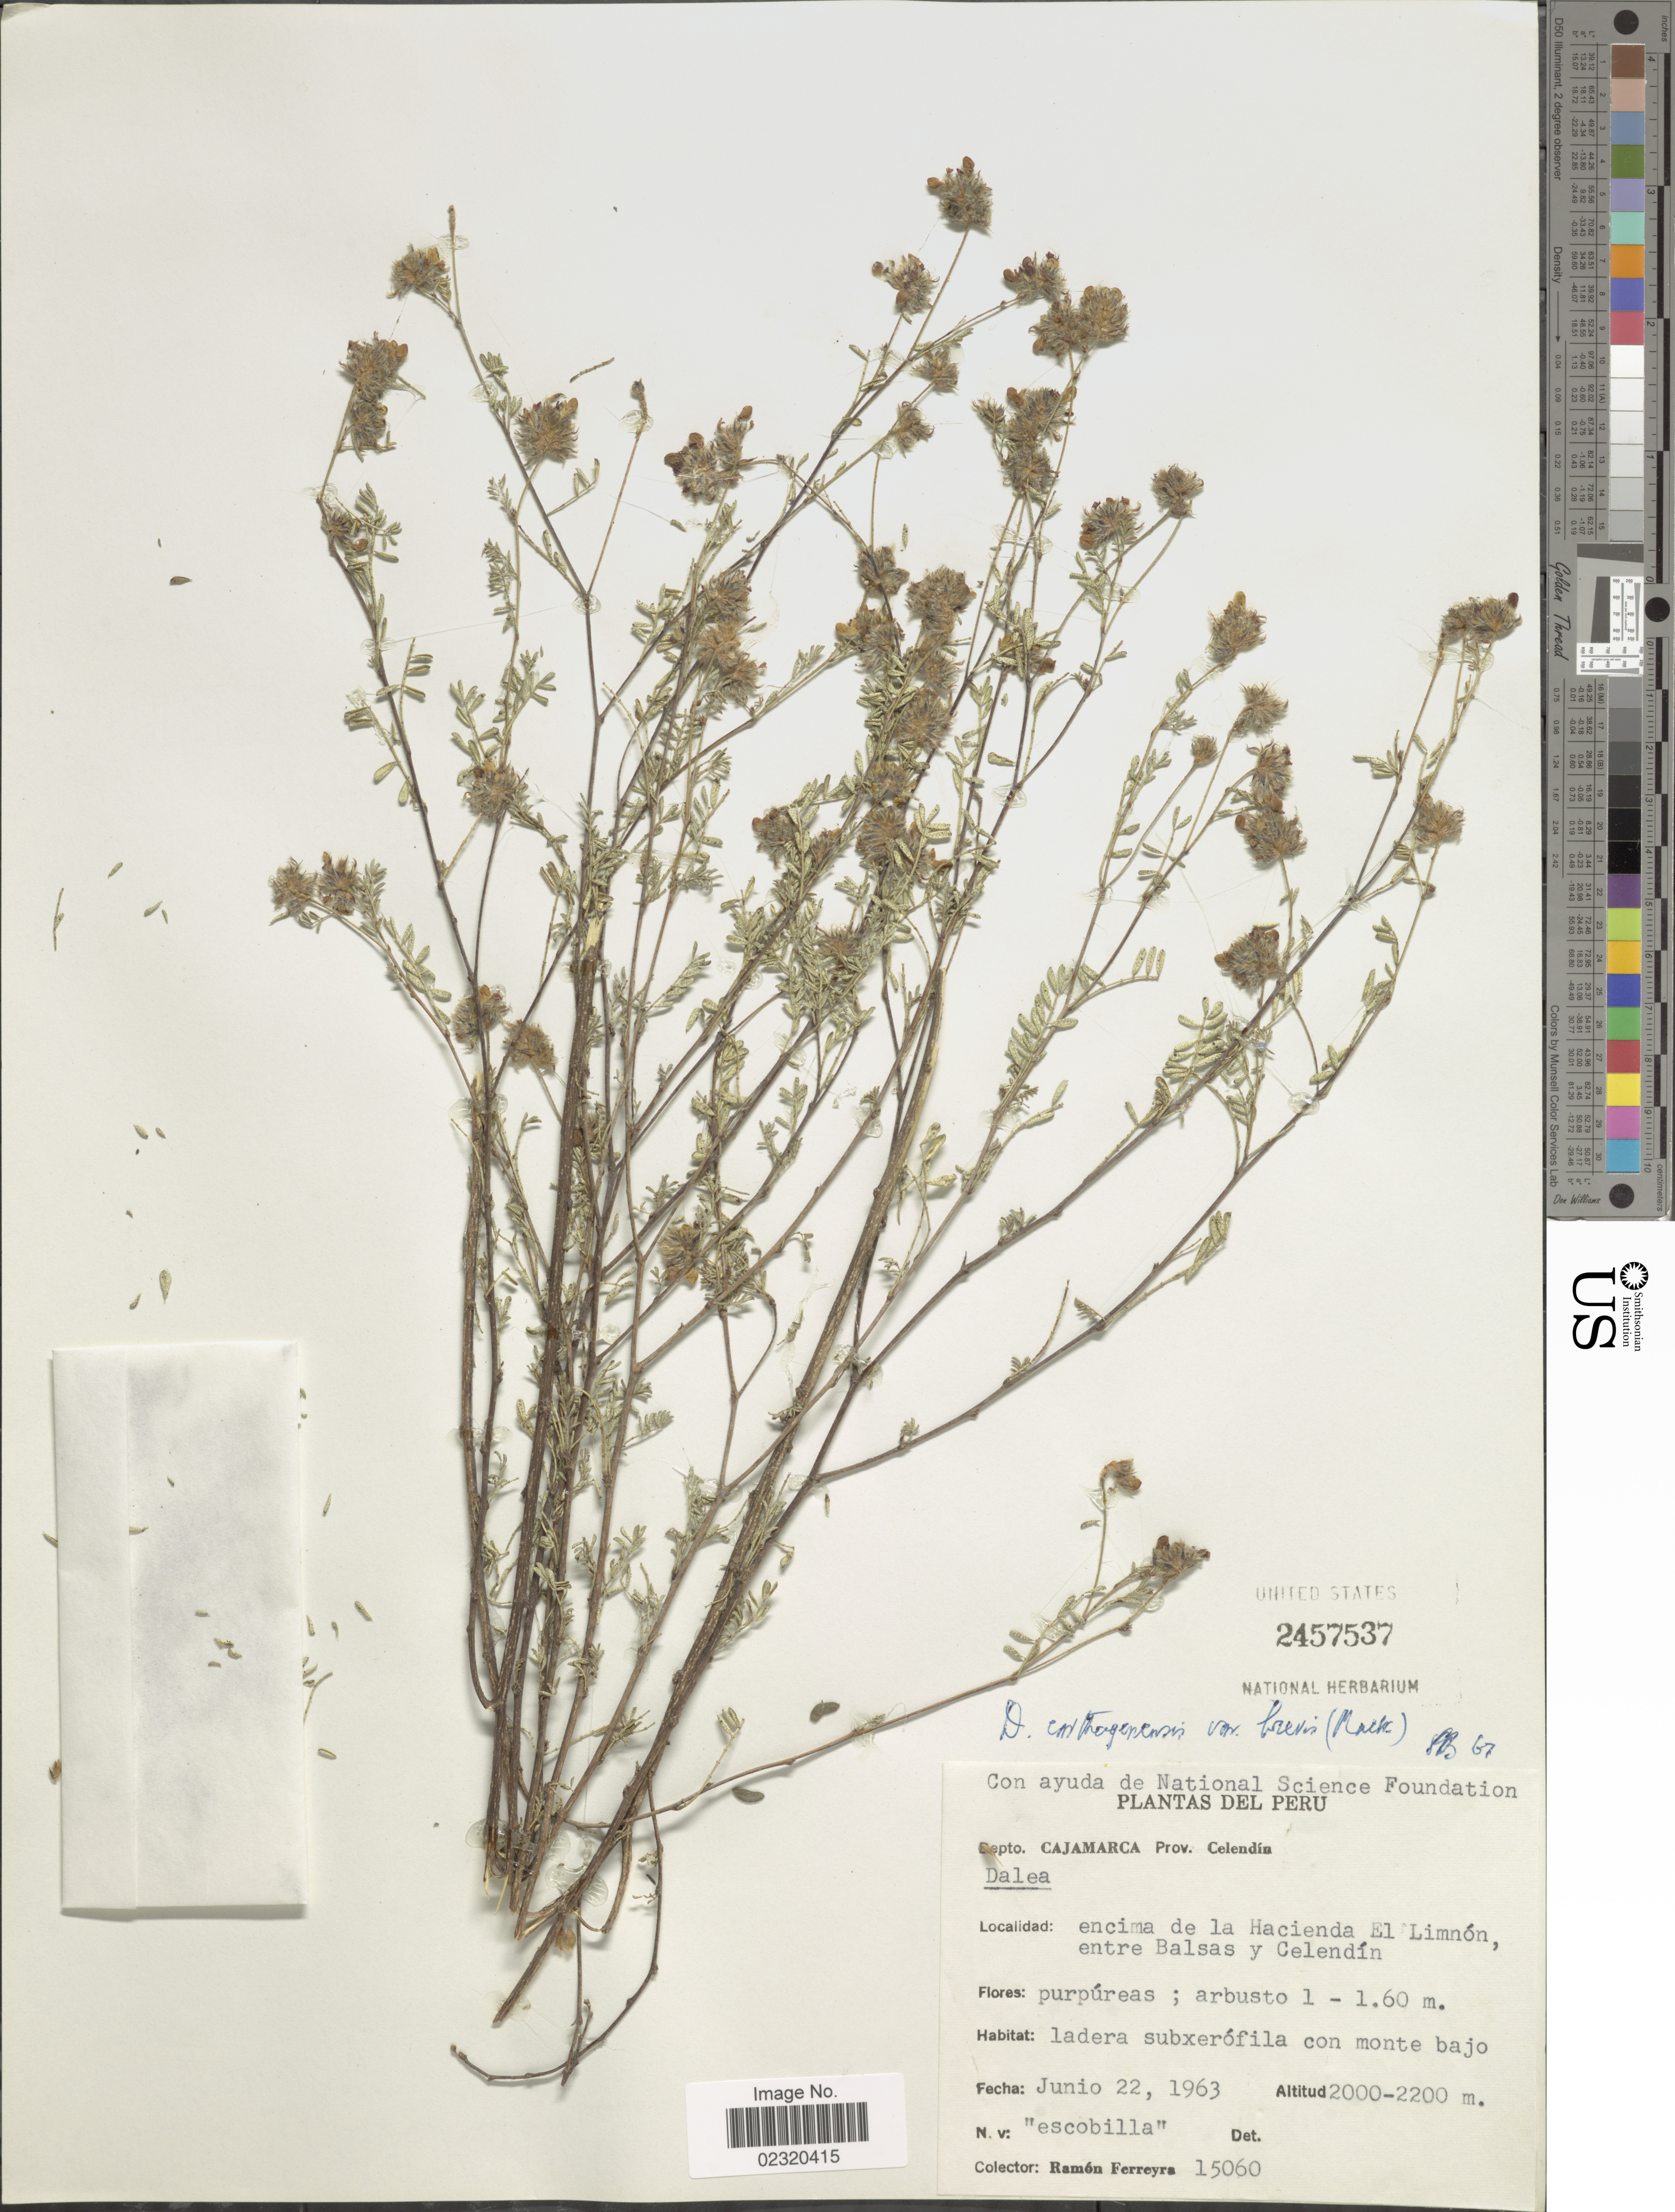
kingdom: Plantae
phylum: Tracheophyta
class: Magnoliopsida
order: Fabales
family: Fabaceae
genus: Dalea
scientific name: Dalea carthagenensis var. brevis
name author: (J.F. Macbr.) Barneby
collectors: R. A. Ferreyra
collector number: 15060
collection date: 1963-06-22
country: Peru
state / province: Cajamarca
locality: Prov. Celendin, encima de la Hacienda El Limnon, entre Balsas y Celendin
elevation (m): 2000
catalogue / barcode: US 2457537